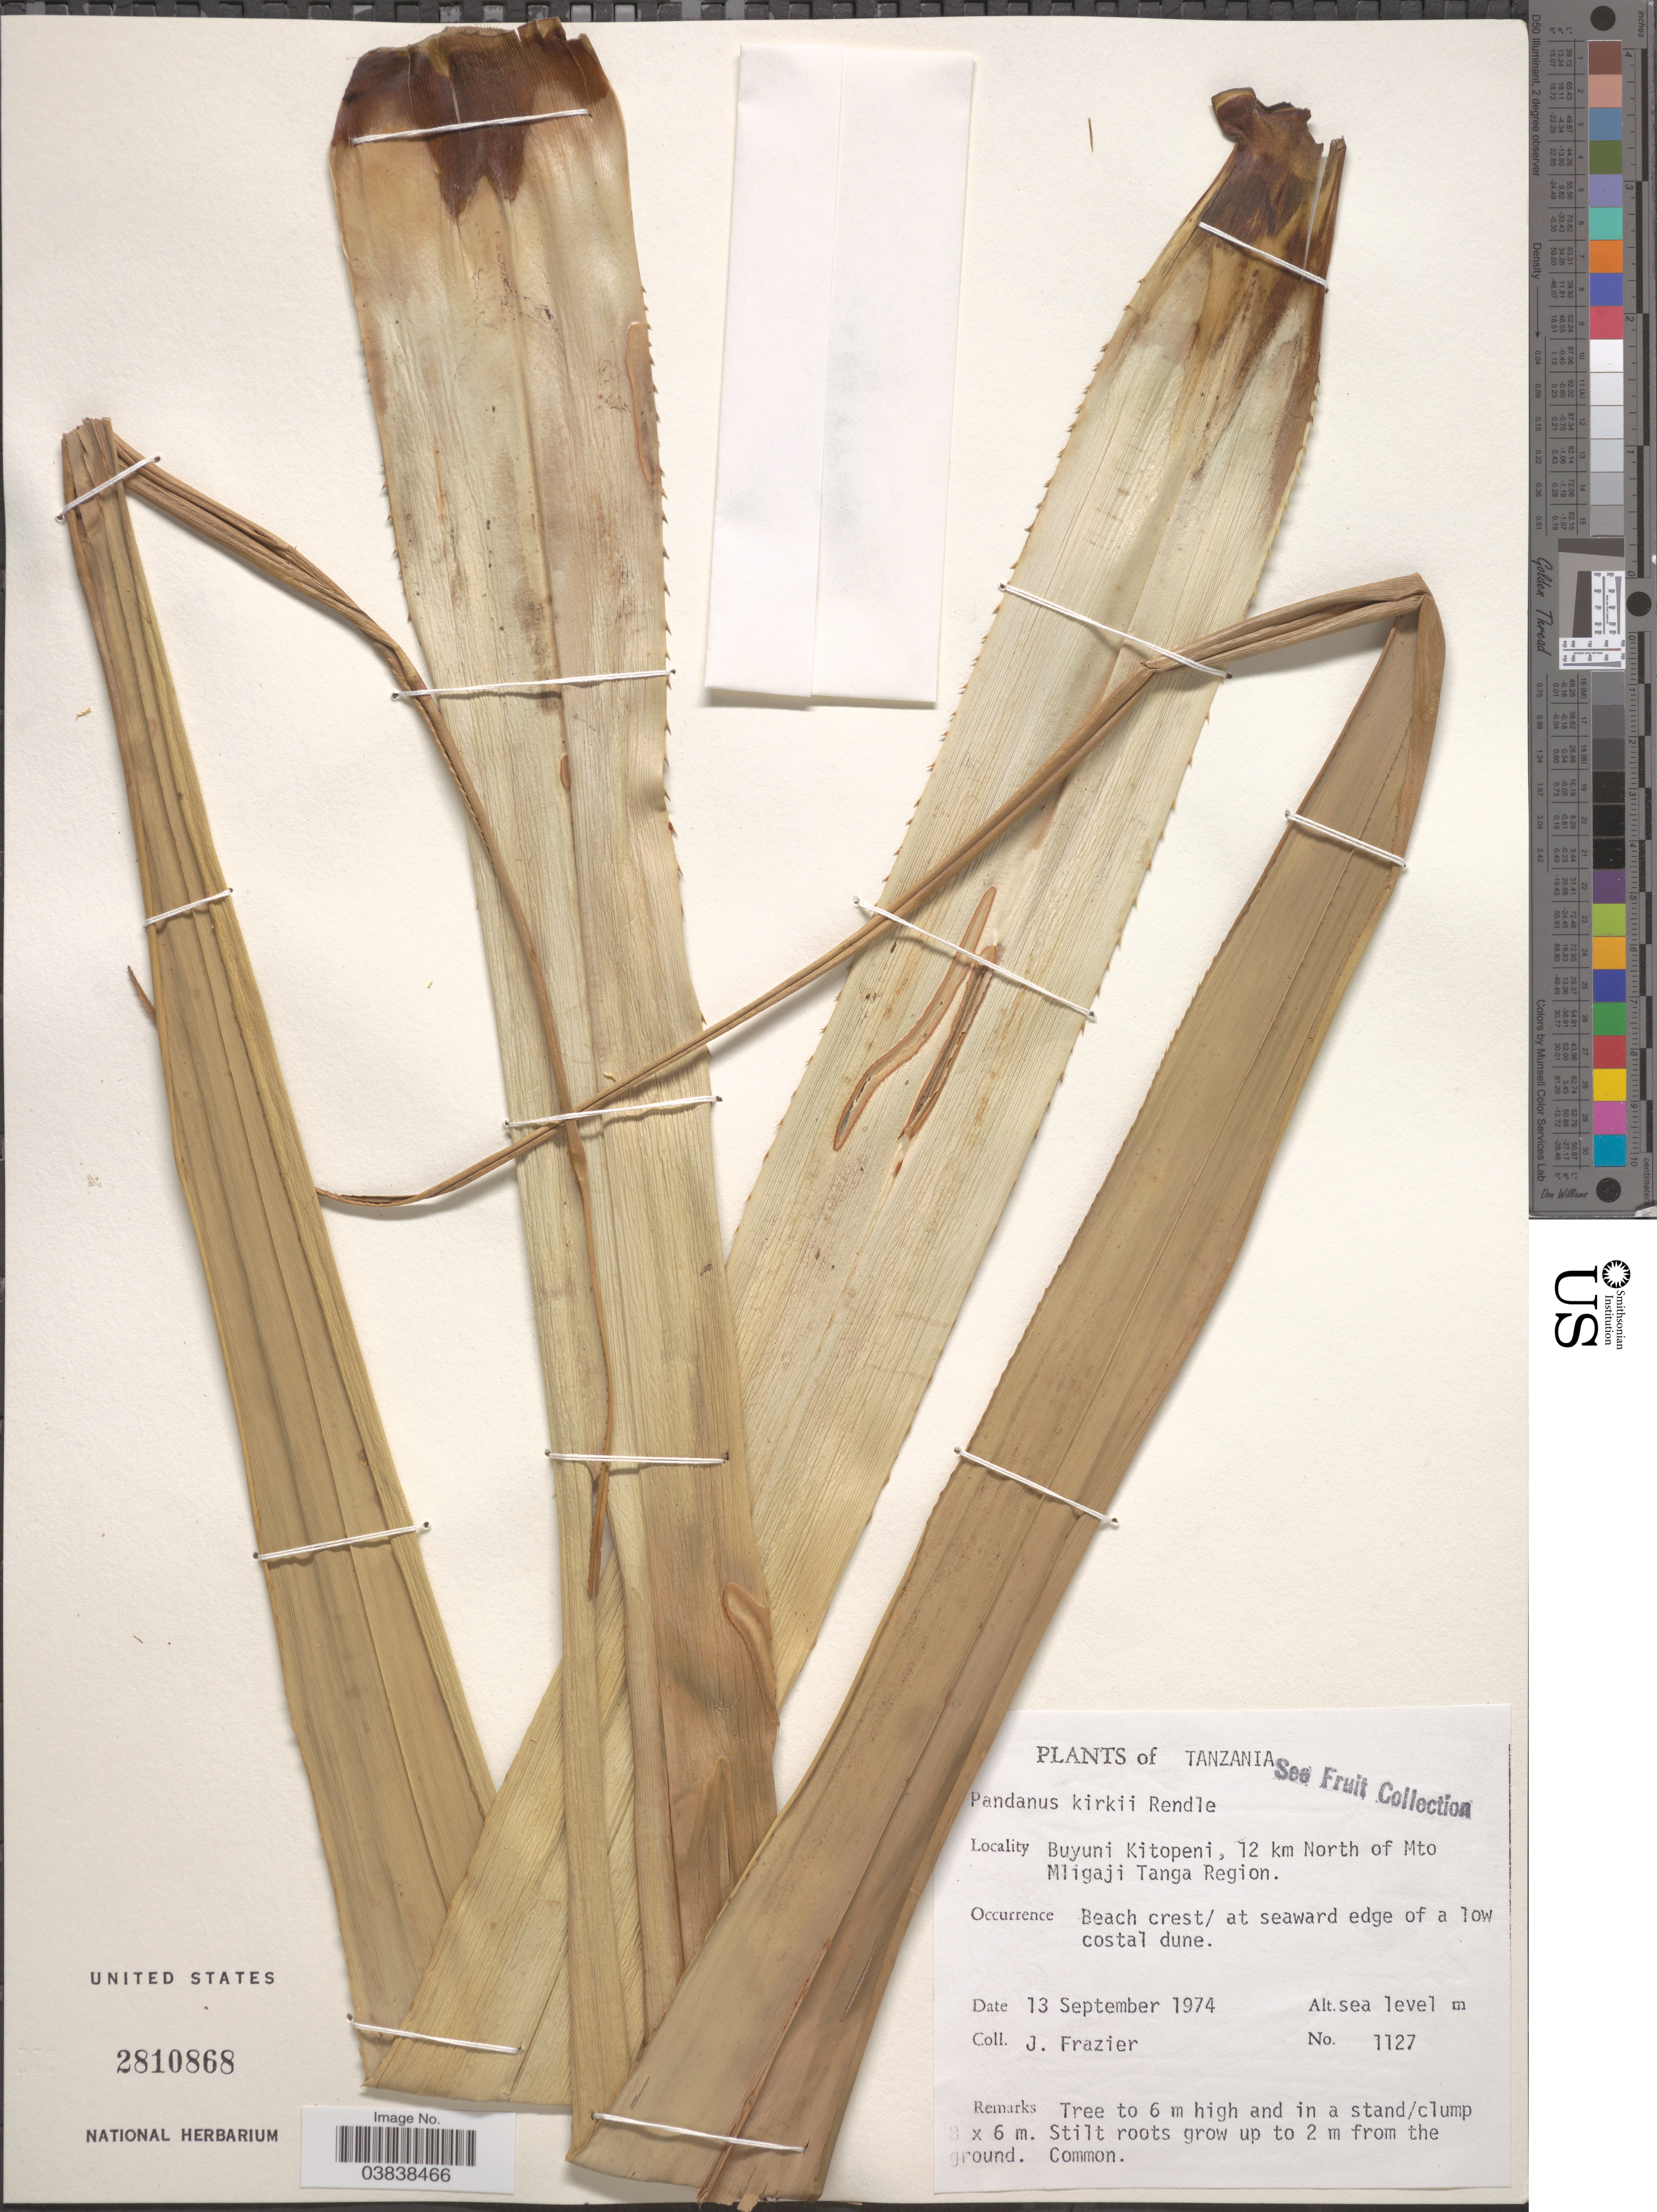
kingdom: Plantae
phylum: Tracheophyta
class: Liliopsida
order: Pandanales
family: Pandanaceae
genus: Pandanus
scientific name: Pandanus kirkii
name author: Rendle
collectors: J. Frazier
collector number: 1127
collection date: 1974-09-13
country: Tanzania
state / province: Tanga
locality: Buyuni Kitopeni, 12 km North of Mto Mligaji Tanga Region.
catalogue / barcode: US 2810868